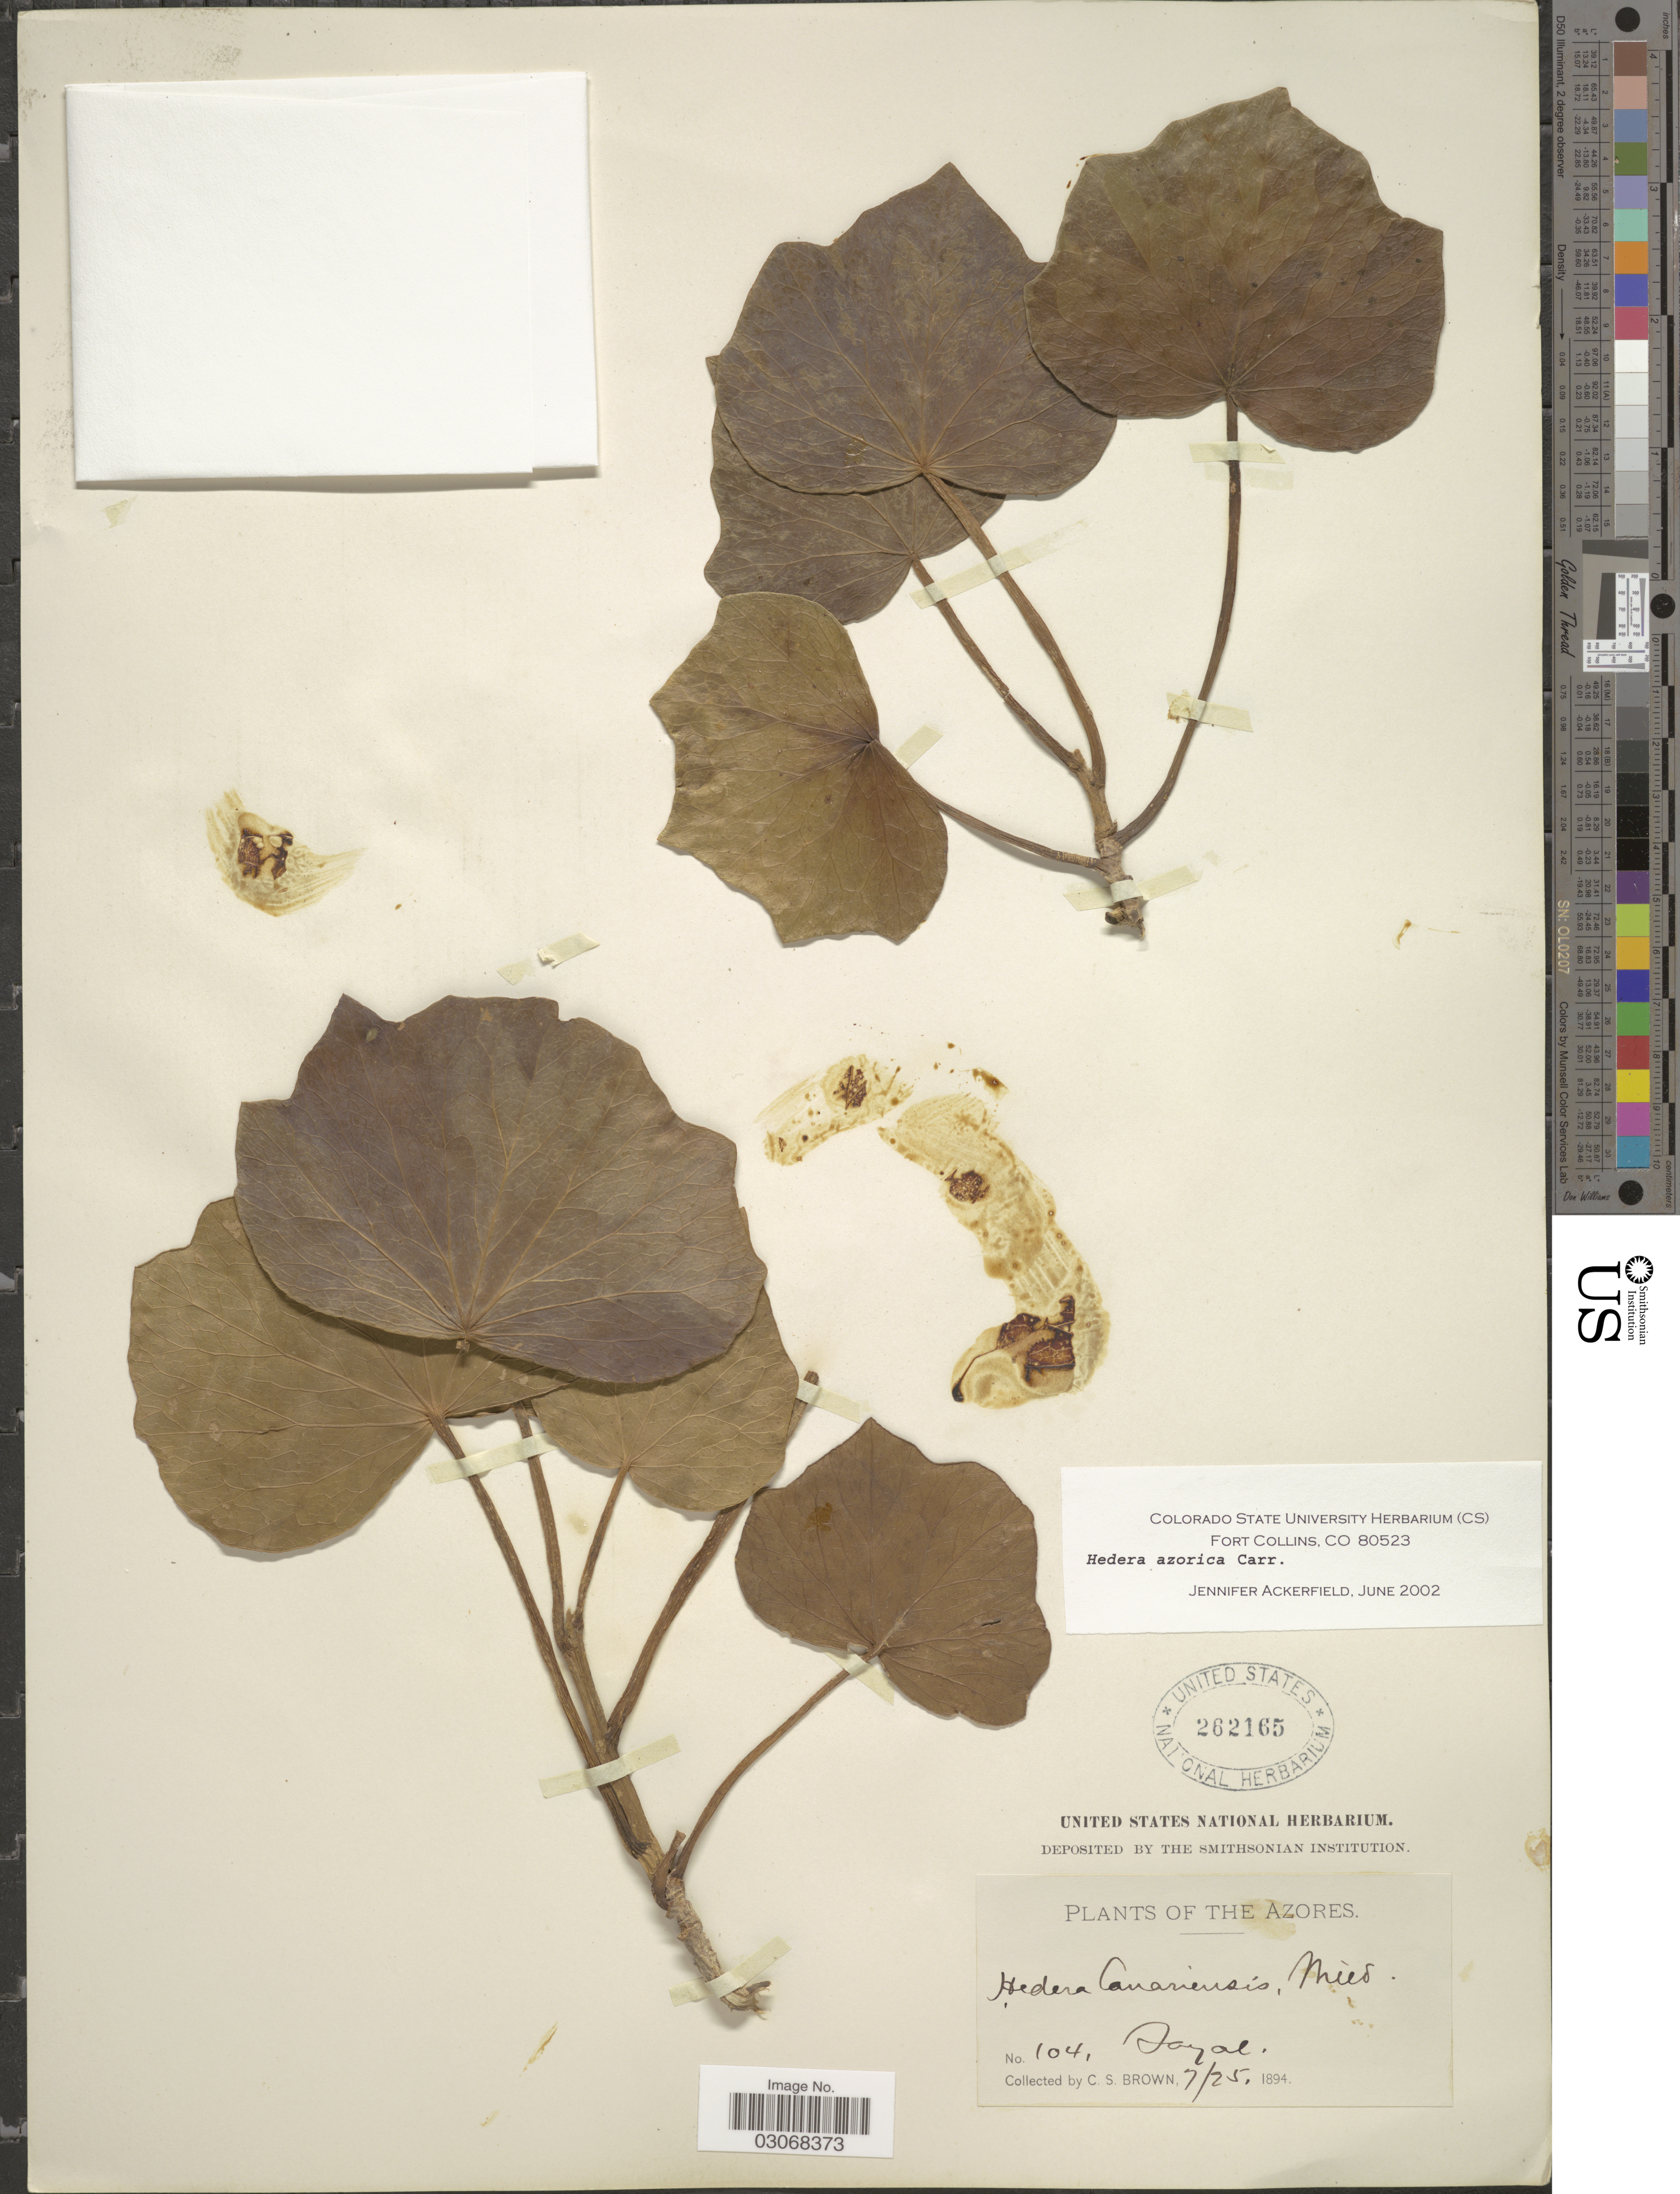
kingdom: Plantae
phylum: Tracheophyta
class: Magnoliopsida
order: Apiales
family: Araliaceae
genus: Hedera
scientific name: Hedera azorica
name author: Carrière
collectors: C. S. Brown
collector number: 104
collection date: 1894-07-25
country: Portugal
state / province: Azores (Aut. Reg.)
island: Faial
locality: The Azores, Fayal.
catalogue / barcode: US 262165